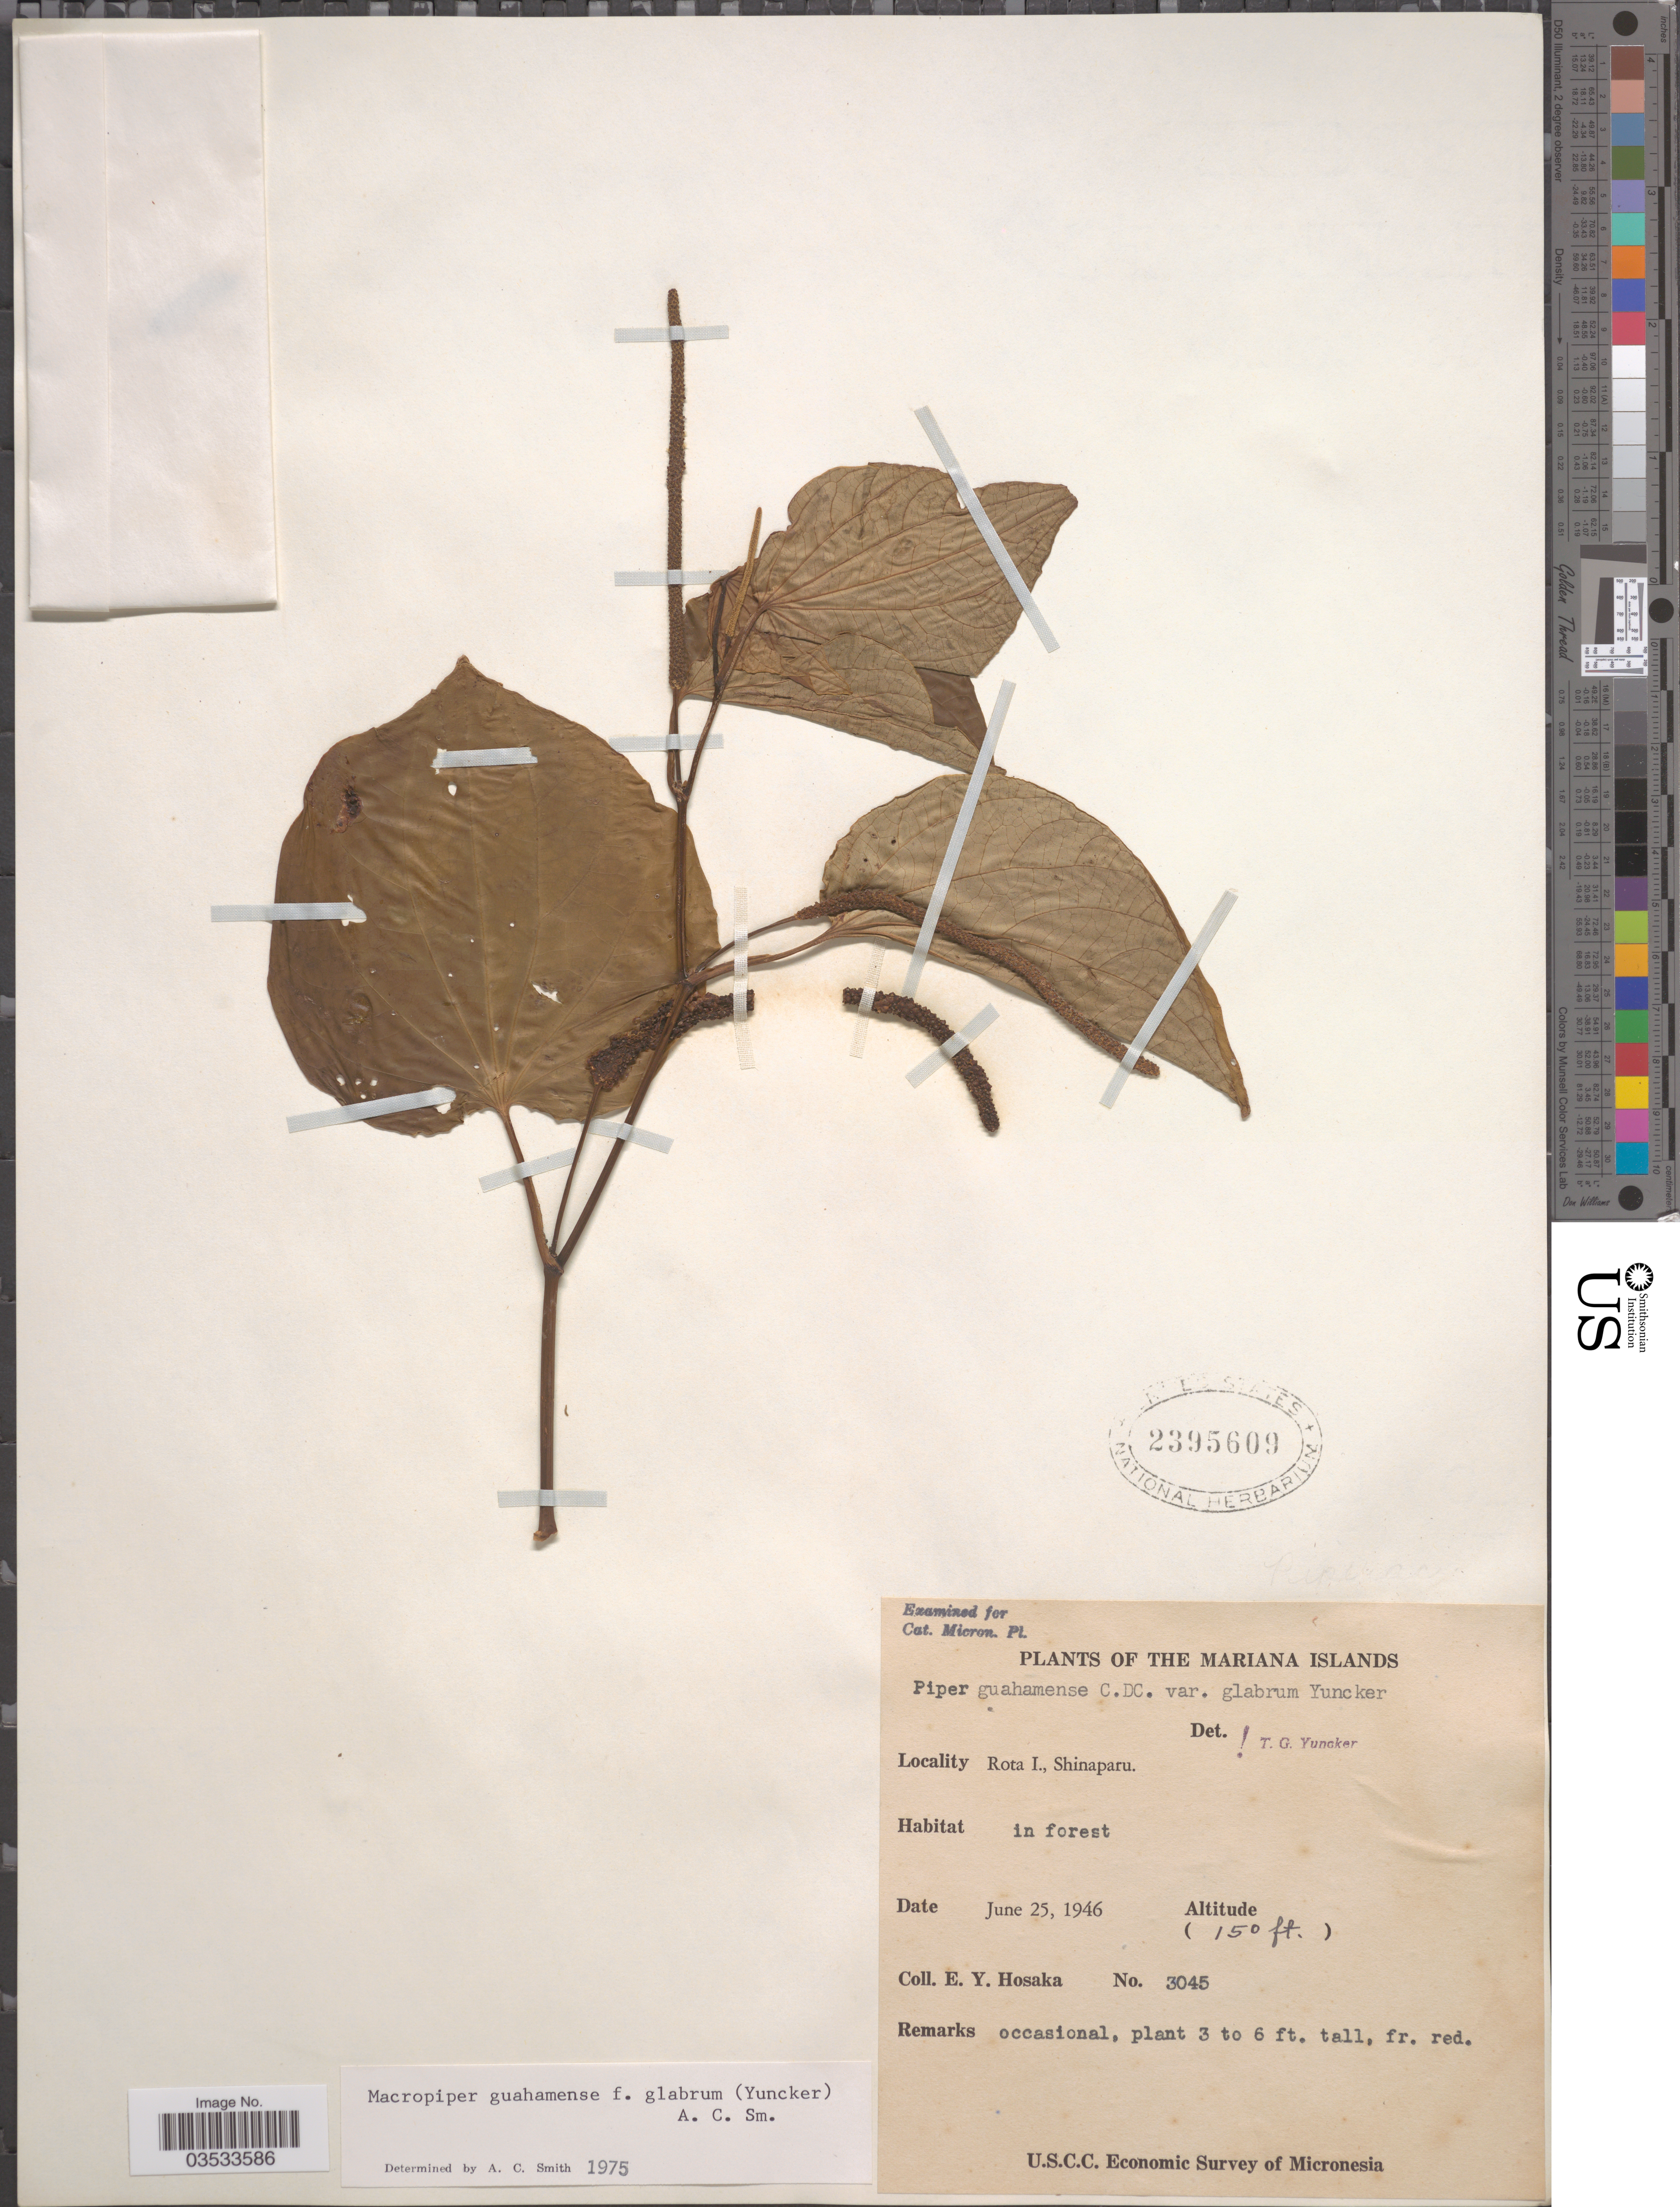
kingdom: Plantae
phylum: Tracheophyta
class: Magnoliopsida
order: Piperales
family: Piperaceae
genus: Piper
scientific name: Piper guahamense f. glabrum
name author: (Yunck.) A.C. Sm.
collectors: E. Y. Hosaka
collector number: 3045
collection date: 1946-06-25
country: Northern Mariana Islands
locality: The Mariana Islands. Rota I., Shinaparu.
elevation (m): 46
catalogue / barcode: US 2395609